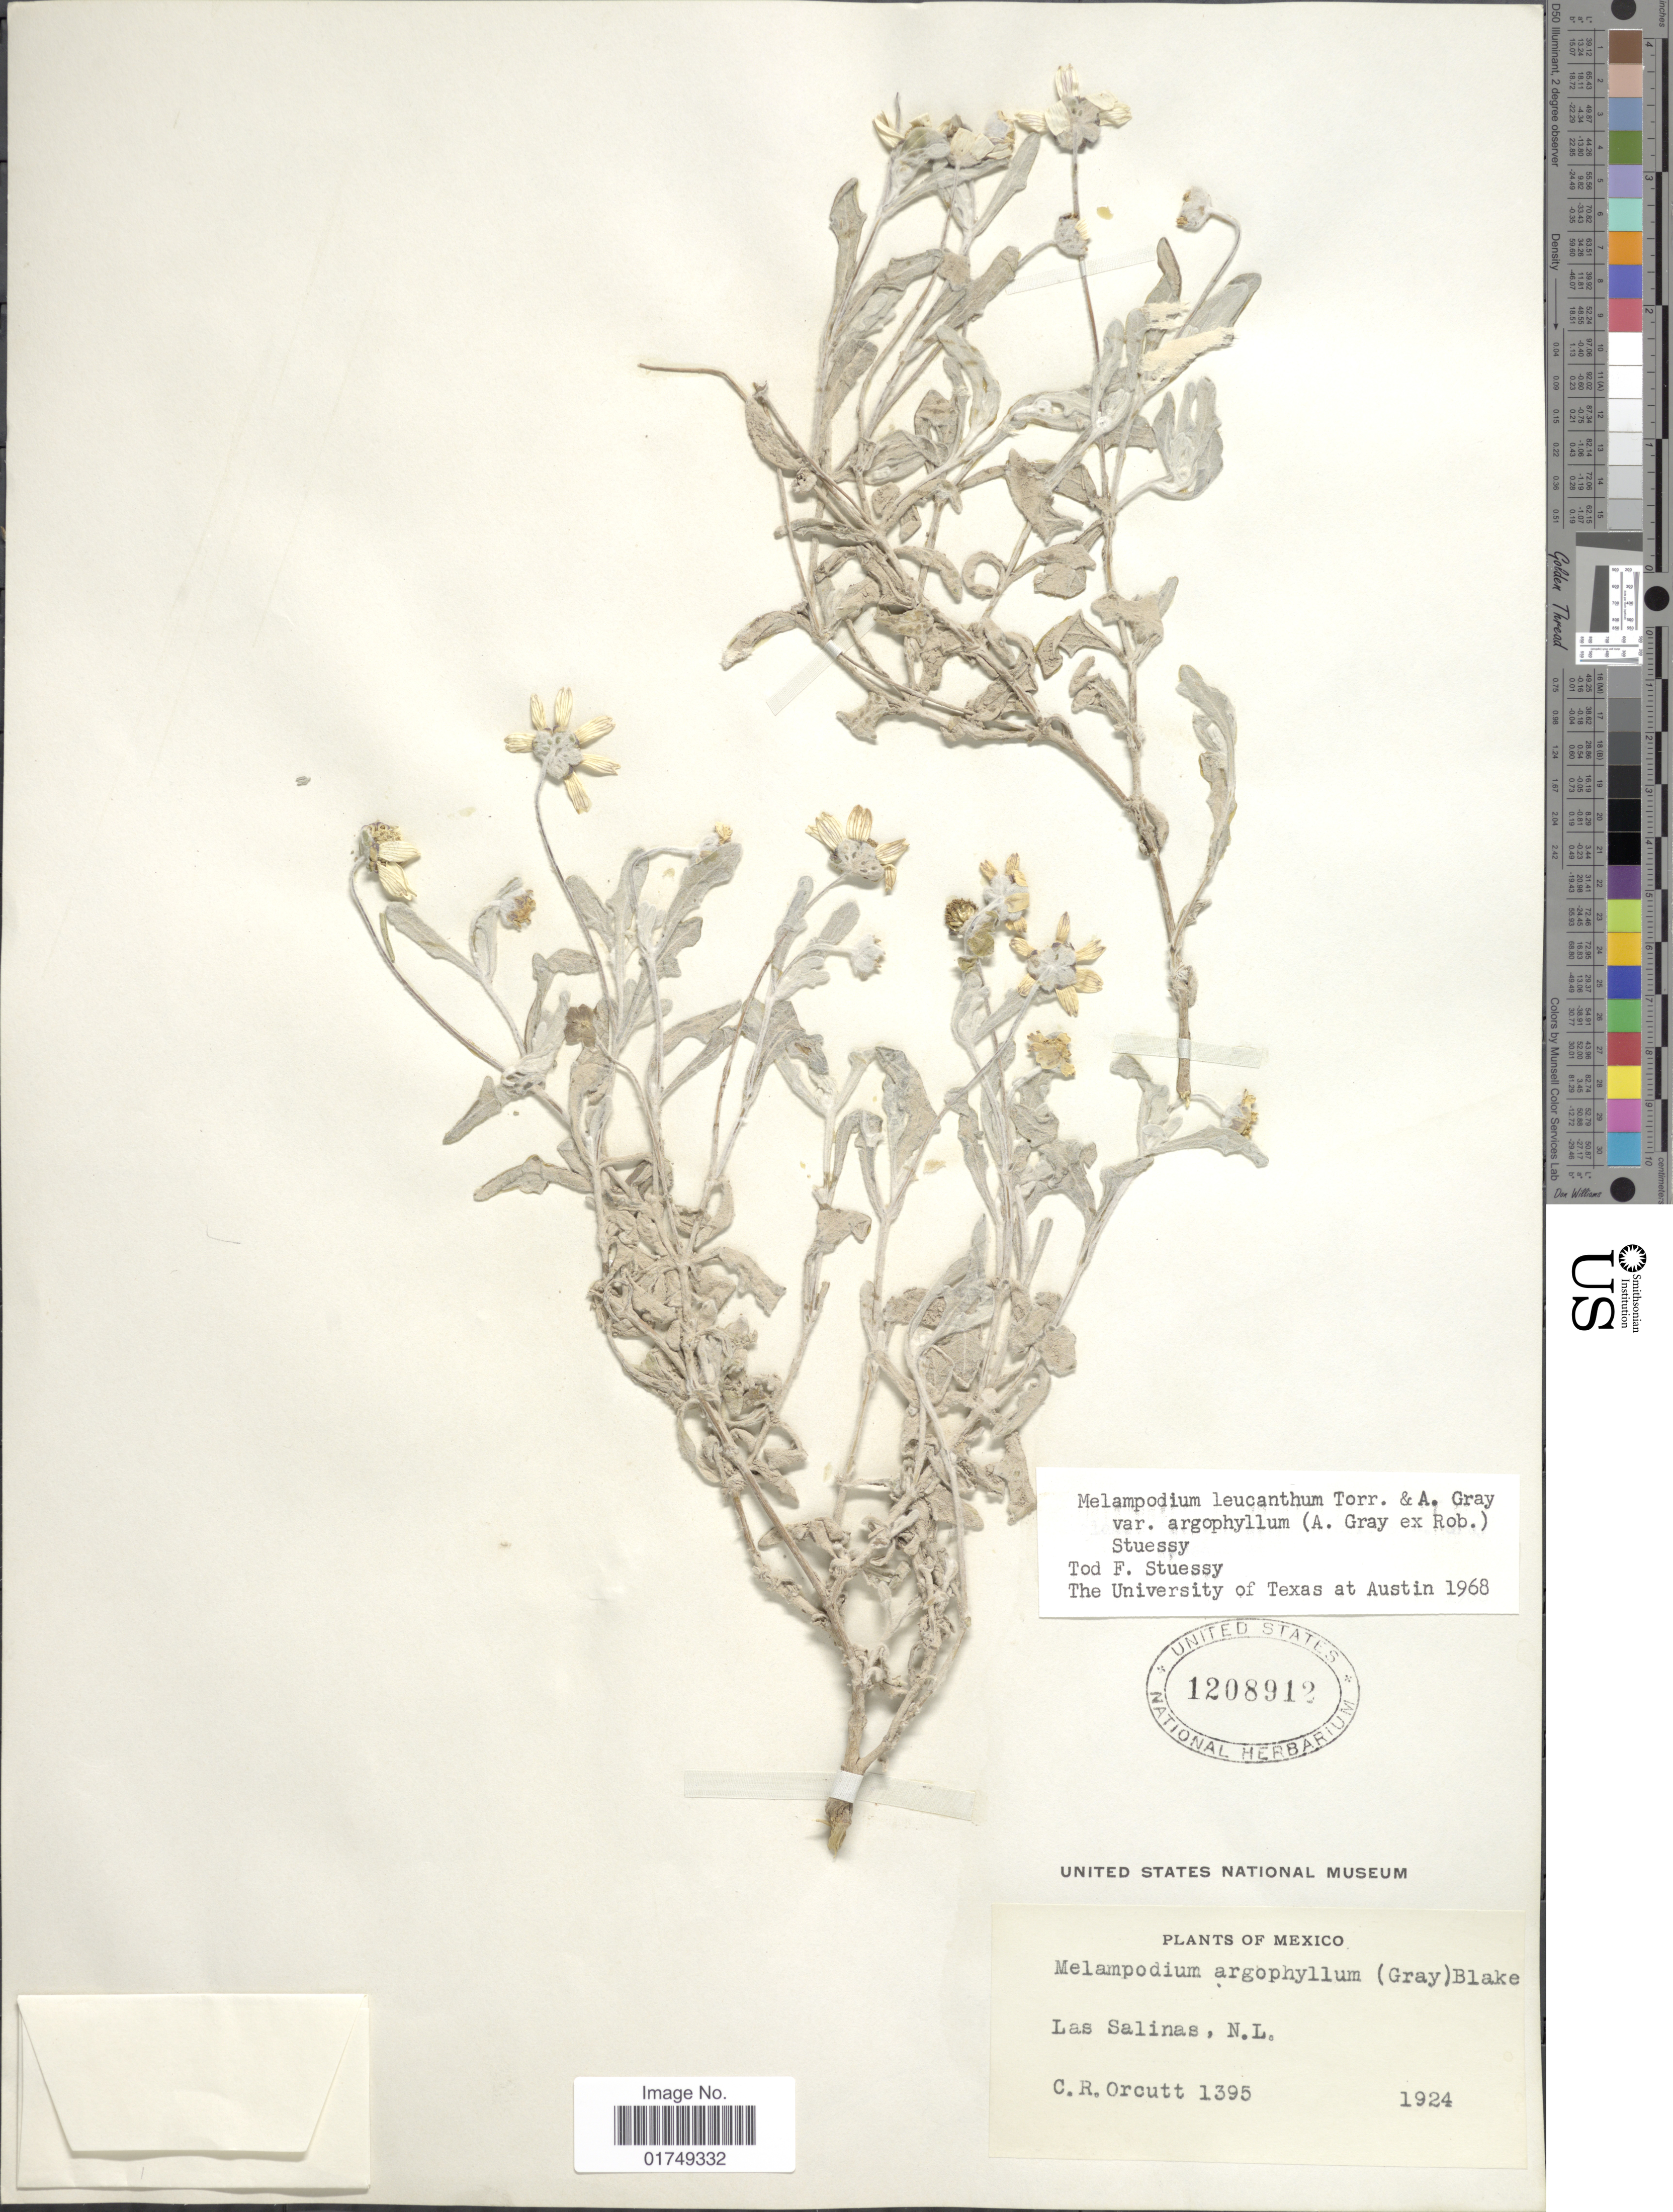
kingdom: Plantae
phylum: Tracheophyta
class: Magnoliopsida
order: Asterales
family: Asteraceae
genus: Melampodium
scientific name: Melampodium leucanthum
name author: Torr. & A. Gray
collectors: C. R. Orcutt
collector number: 1395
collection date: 1924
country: Mexico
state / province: Nuevo León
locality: Las Salinas, N. L.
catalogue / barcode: US 1208912